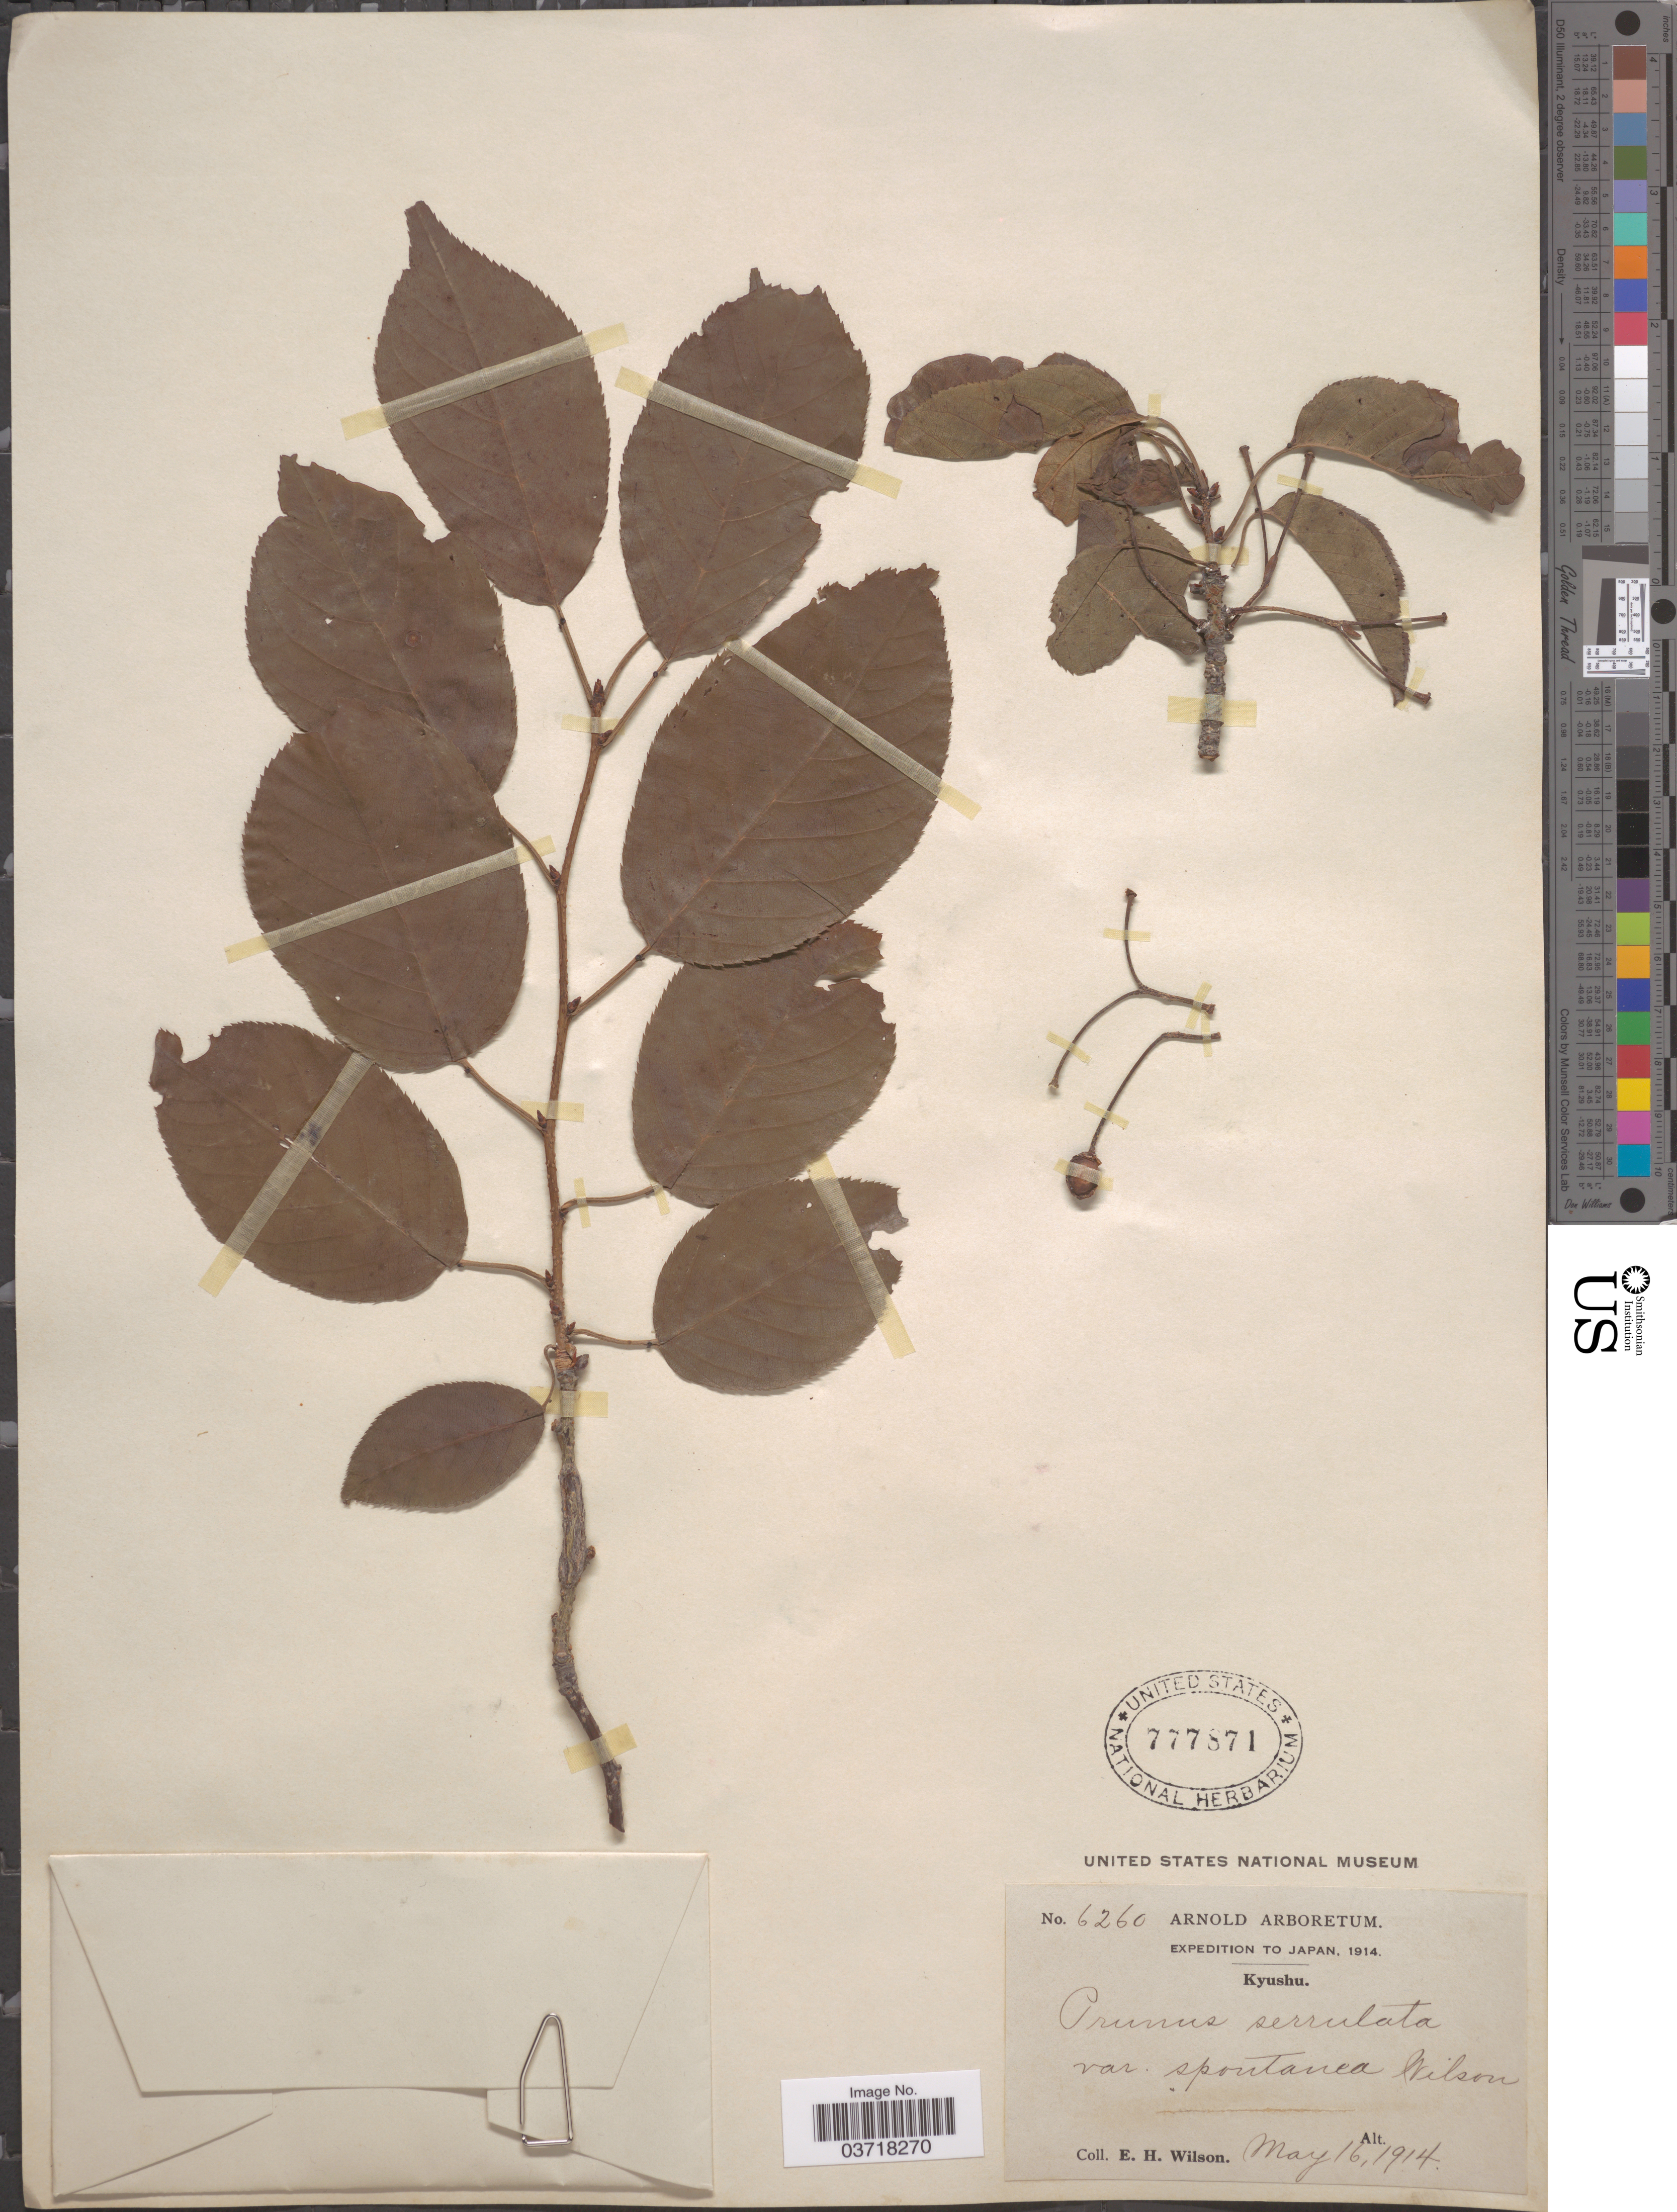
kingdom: Plantae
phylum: Tracheophyta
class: Magnoliopsida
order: Rosales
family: Rosaceae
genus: Prunus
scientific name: Prunus serrulata var. spontanea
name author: E.H. Wilson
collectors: E. Wilson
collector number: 6260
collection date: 1914-05-16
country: Japan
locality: Kyushu.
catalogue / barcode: US 777871